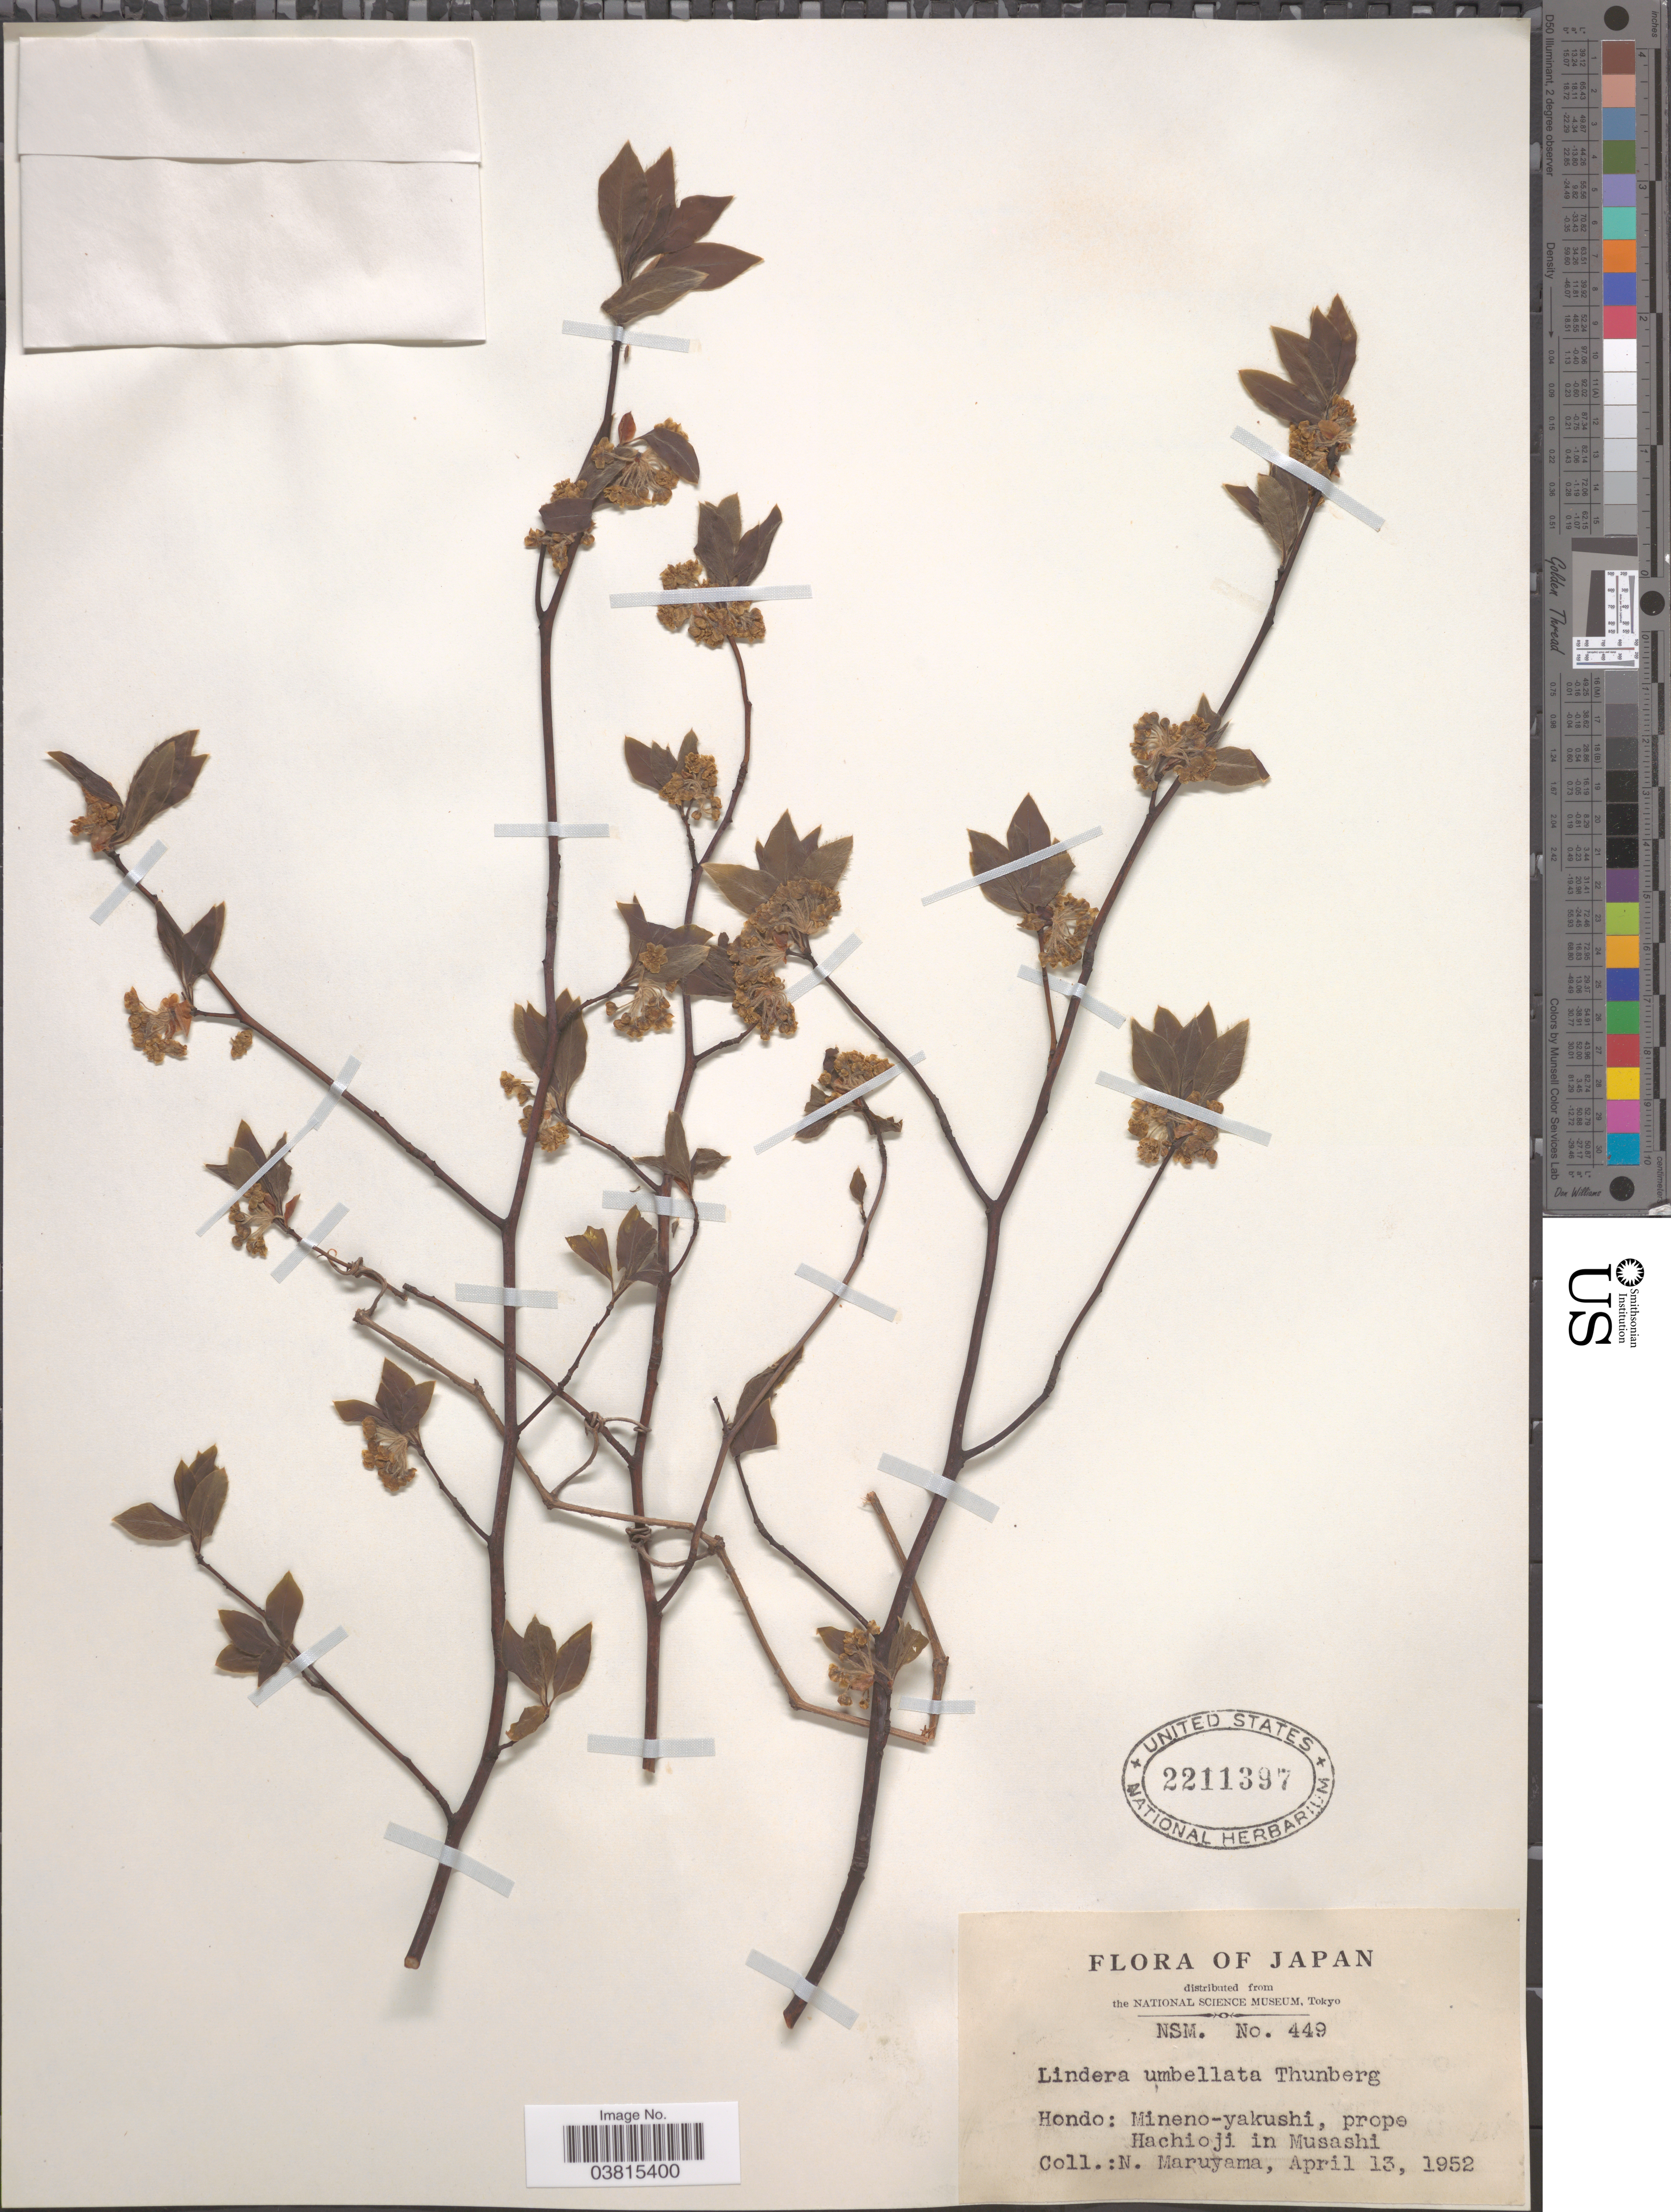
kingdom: Plantae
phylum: Tracheophyta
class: Magnoliopsida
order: Laurales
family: Lauraceae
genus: Lindera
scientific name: Lindera umbellata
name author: Thunb.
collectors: N. Maruyama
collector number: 449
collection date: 1952-04-13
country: Japan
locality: Hondo: Mineno-yakushi, prope Hachioji in Musashi.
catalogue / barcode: US 2211397